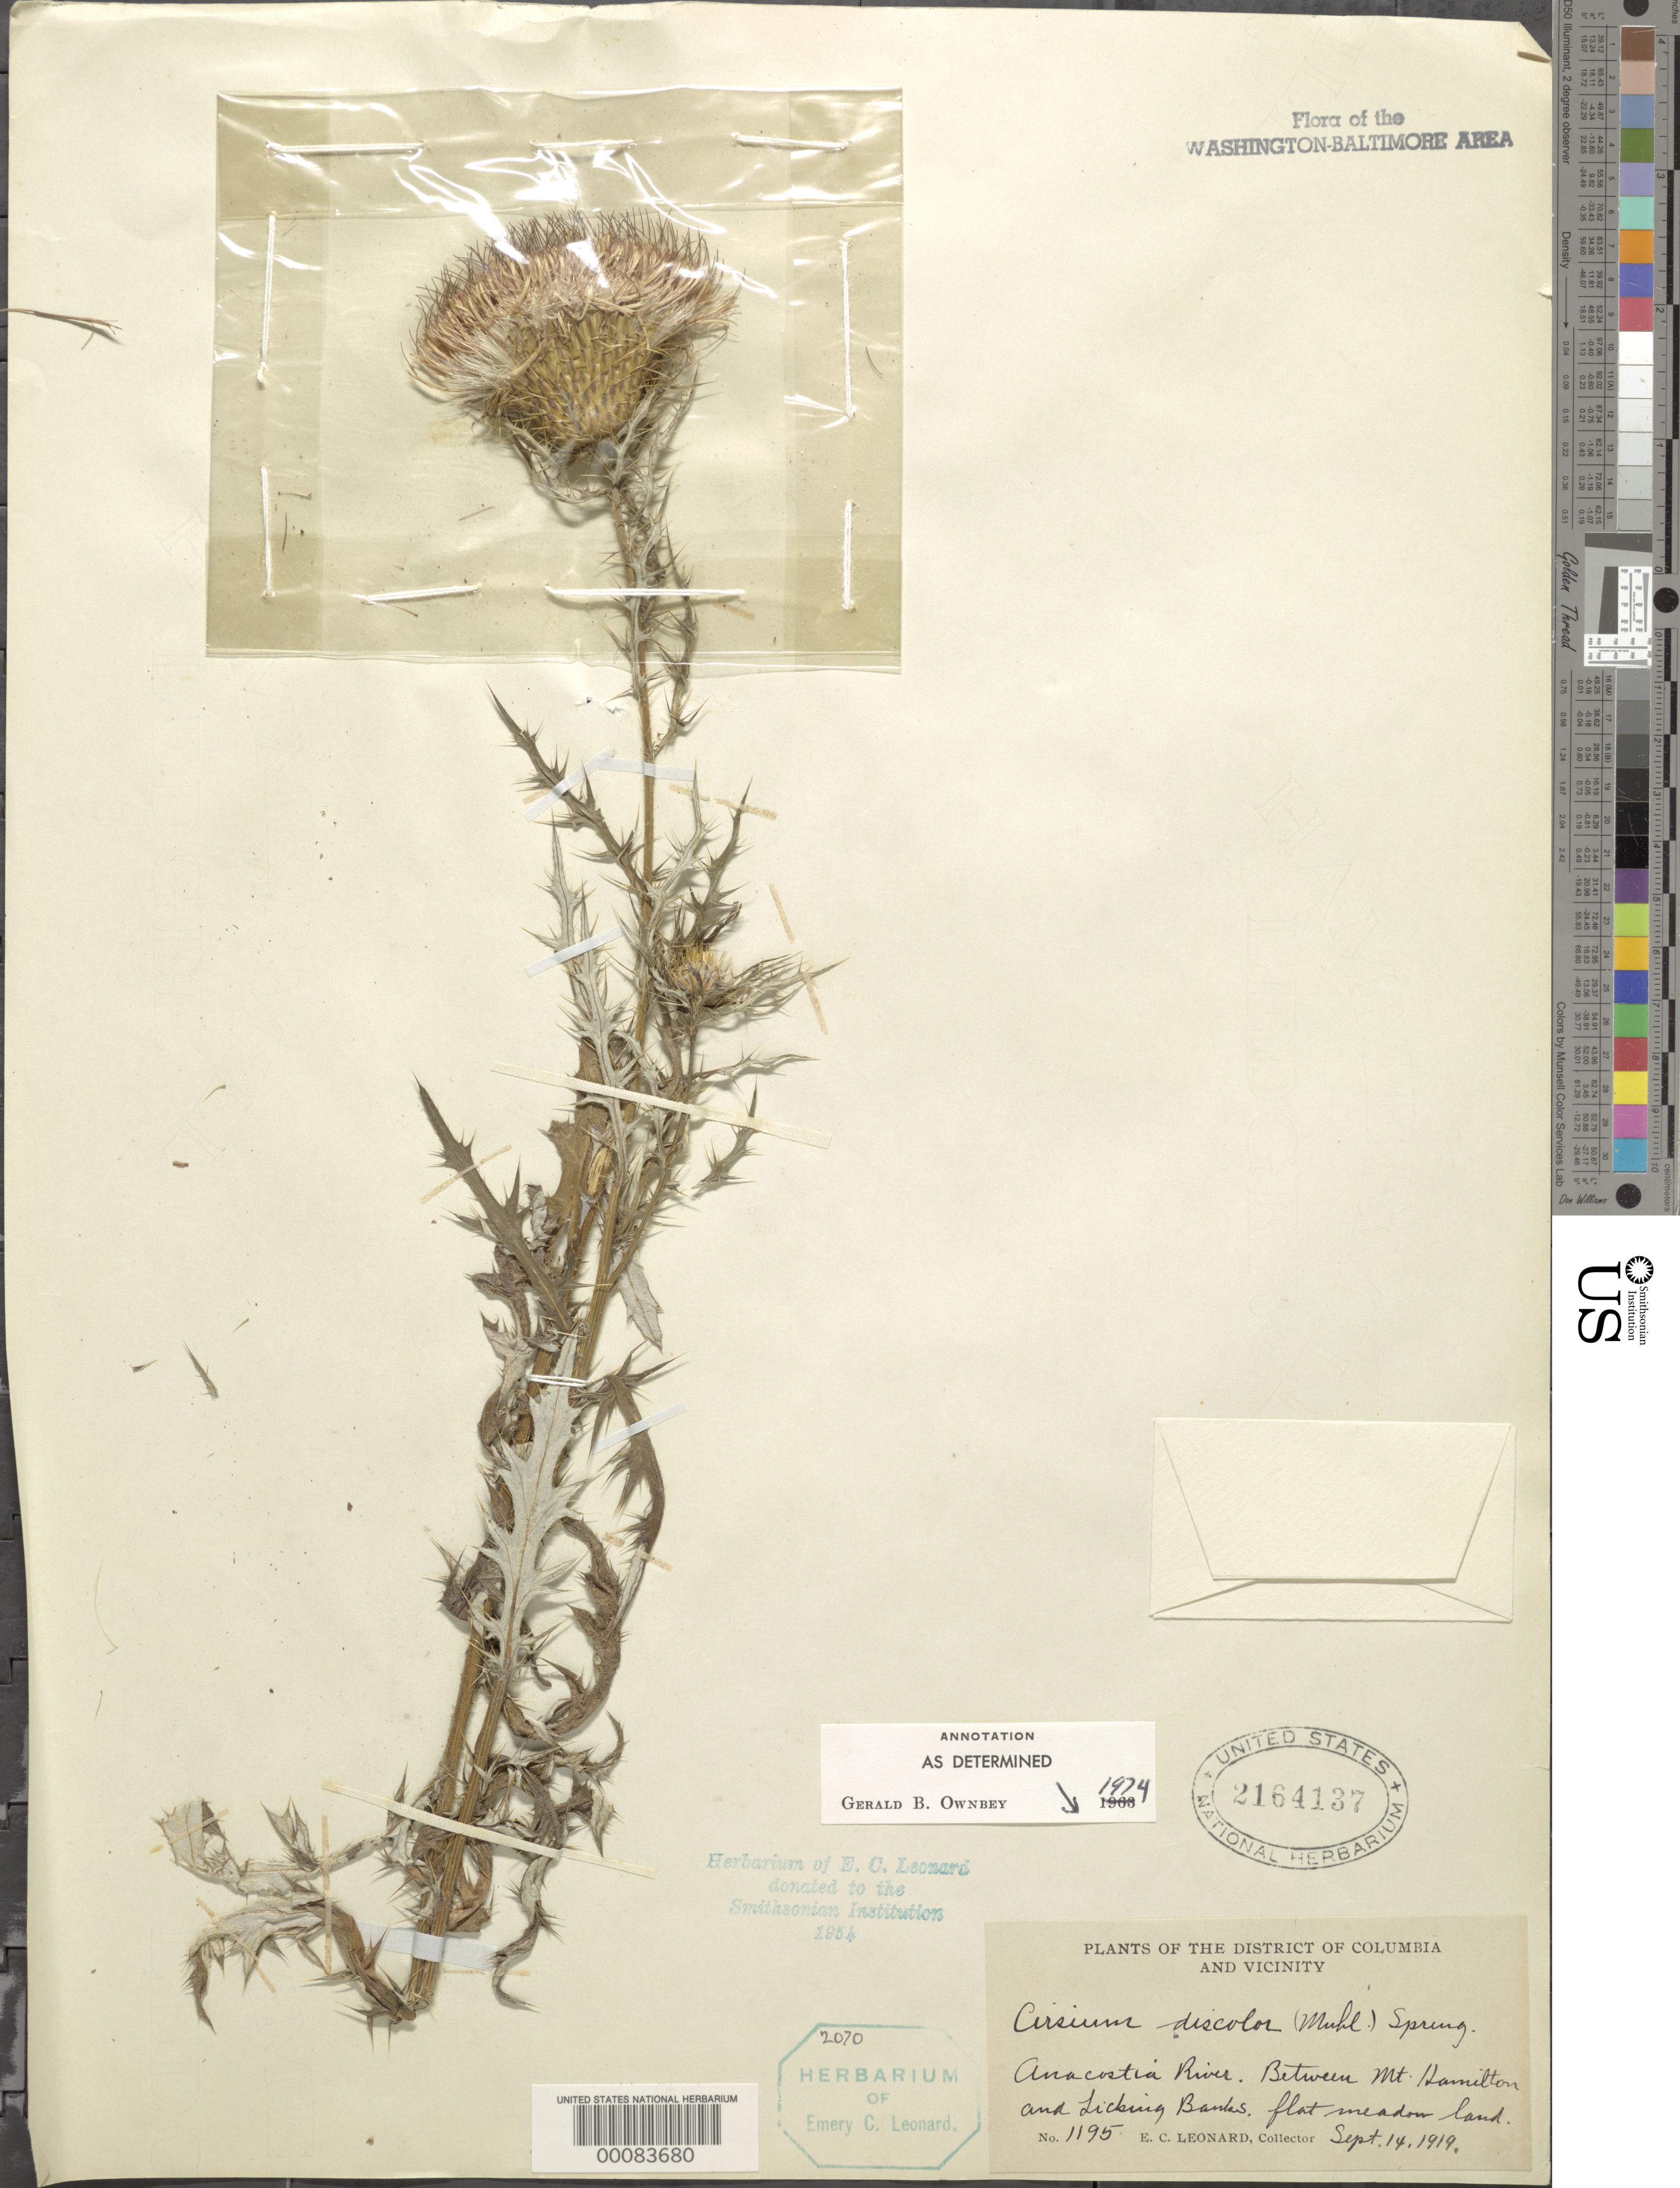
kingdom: Plantae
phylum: Tracheophyta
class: Magnoliopsida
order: Asterales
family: Asteraceae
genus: Cirsium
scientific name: Cirsium discolor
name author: (Muhl. ex Willd.) Spreng.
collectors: E. C. Leonard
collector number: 1195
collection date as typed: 14 Sep 1919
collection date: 1919-09-14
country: United States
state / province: District of Columbia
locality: between Mount Hamilton and Licking Banks, Anacostia River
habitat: Flat meadow land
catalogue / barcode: US 2164137